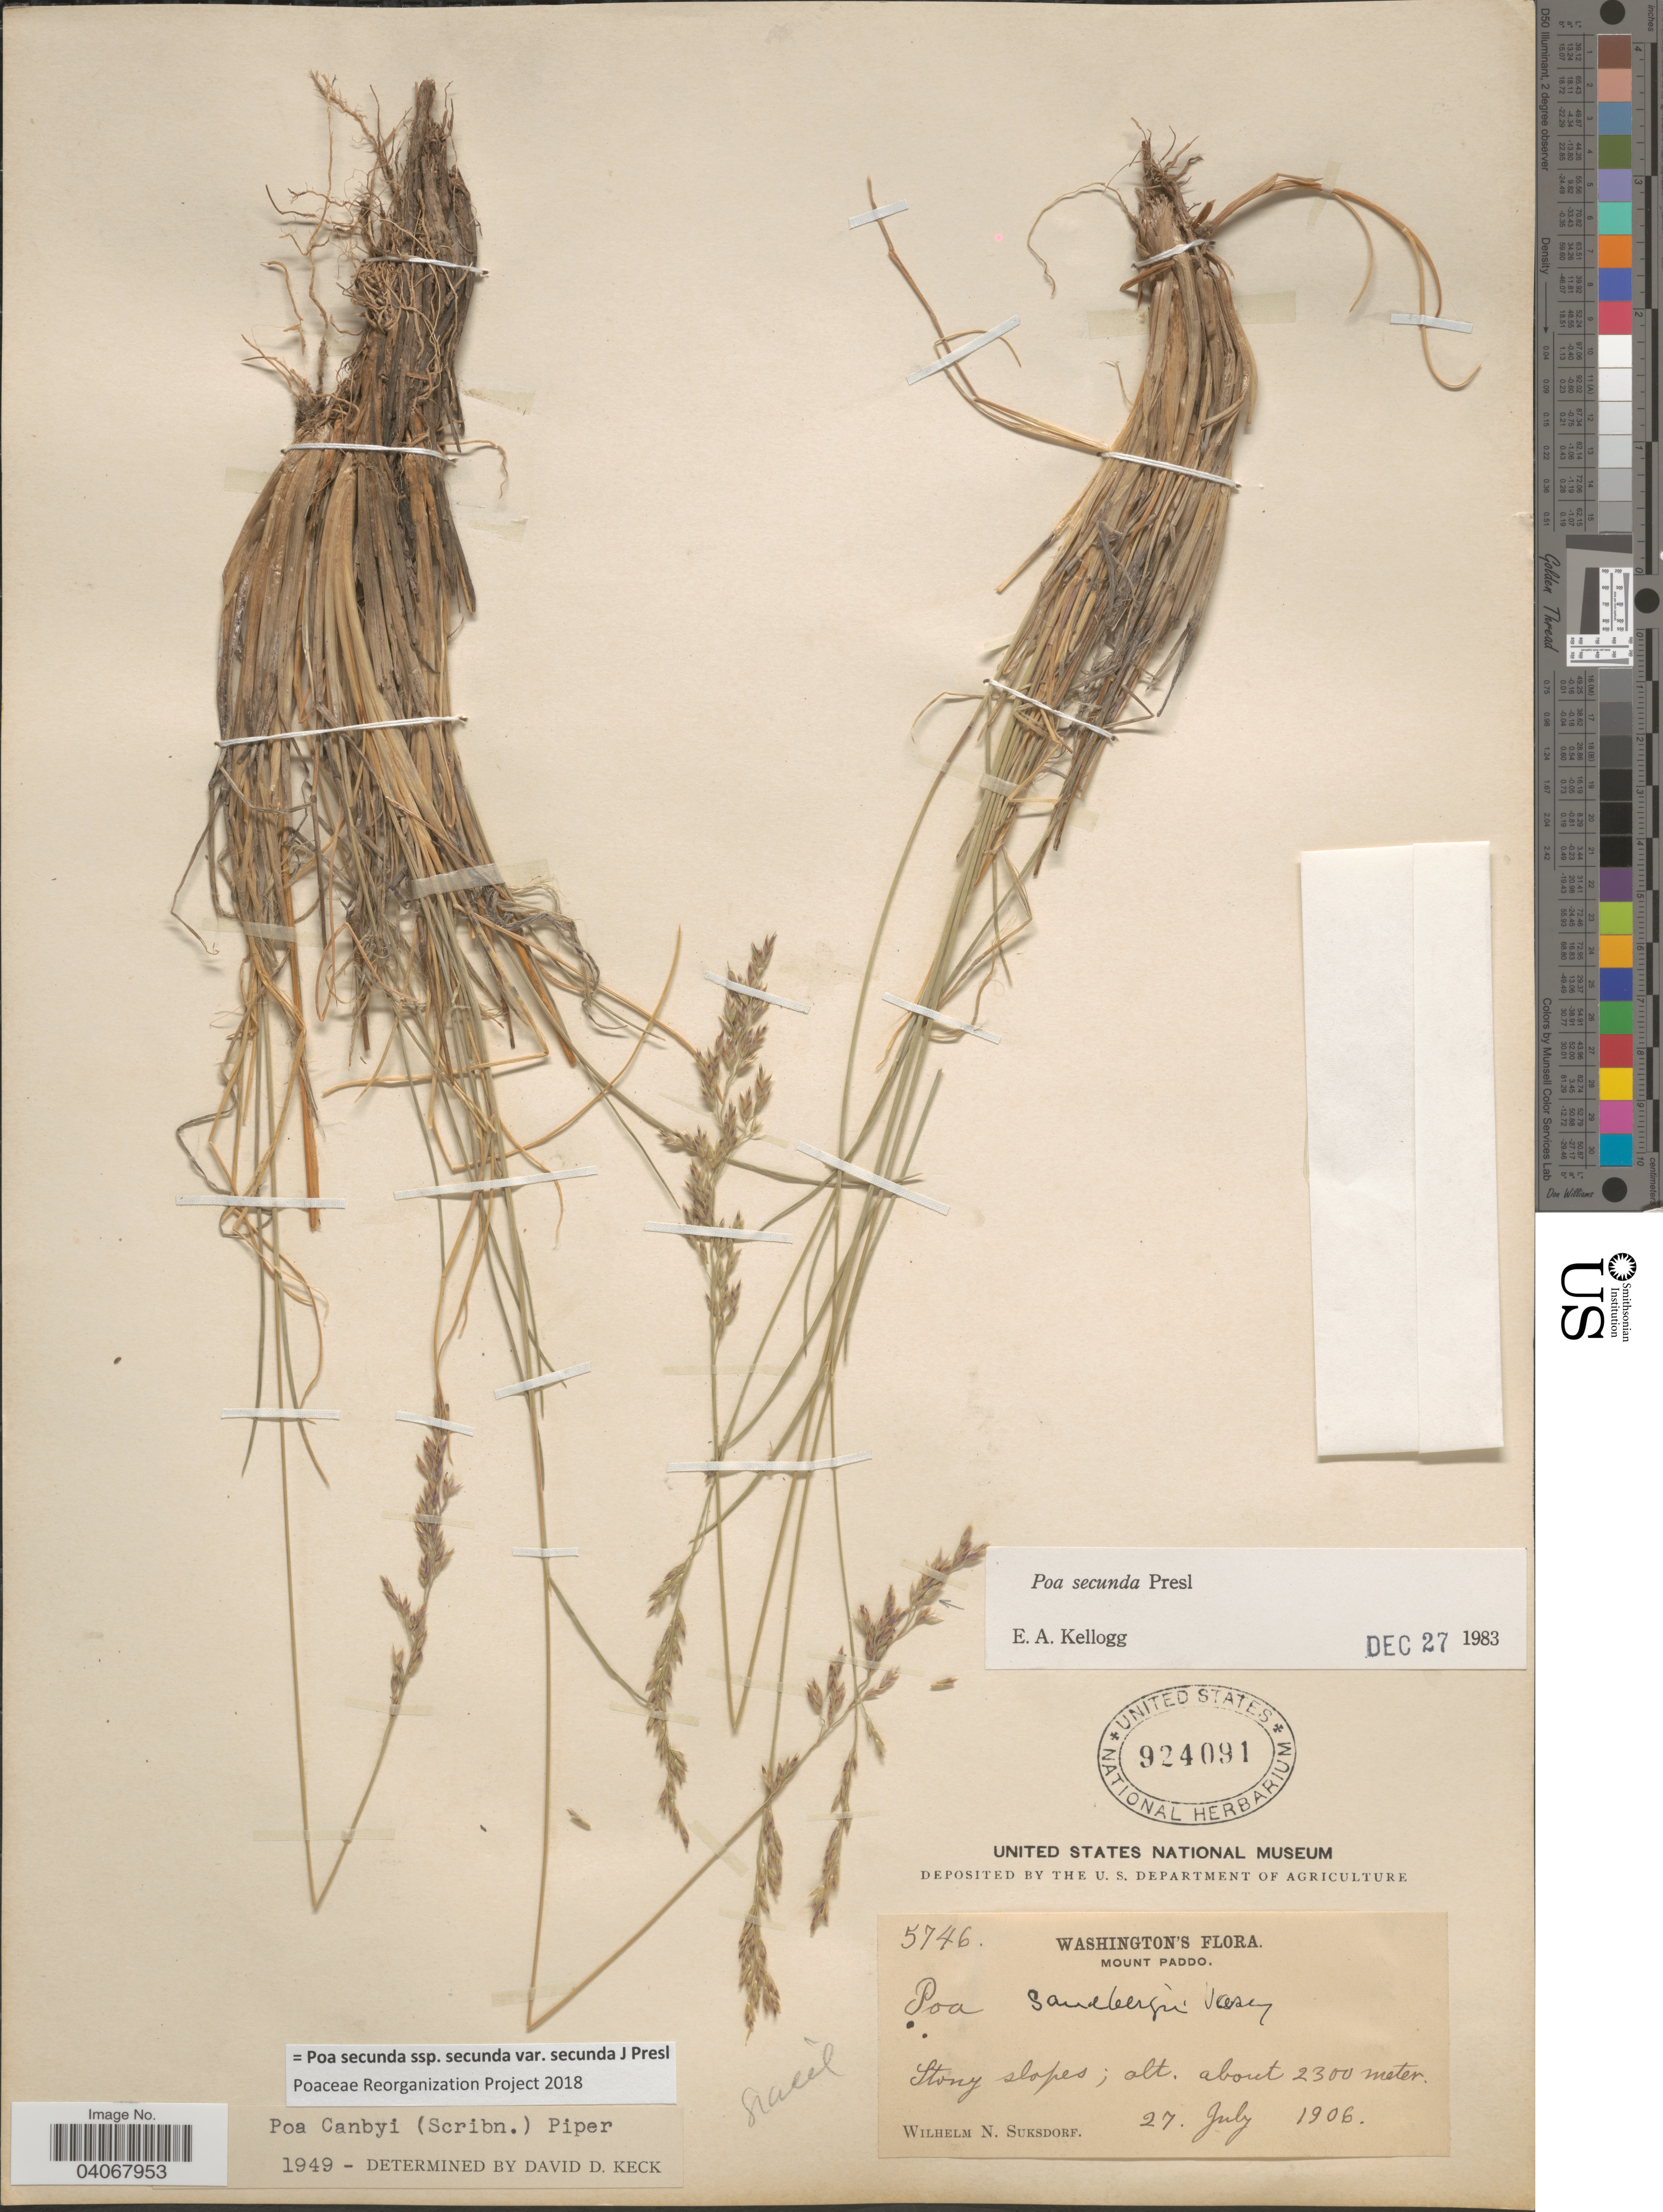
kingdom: Plantae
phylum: Tracheophyta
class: Liliopsida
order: Poales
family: Poaceae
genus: Poa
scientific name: Poa secunda subsp. secunda var. secunda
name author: J. Presl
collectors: W. N. Suksdorf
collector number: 5746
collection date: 1906-07-27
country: United States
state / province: Washington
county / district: Skamania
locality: Mount Paddo. Stony slopes.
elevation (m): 2300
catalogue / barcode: US 924091